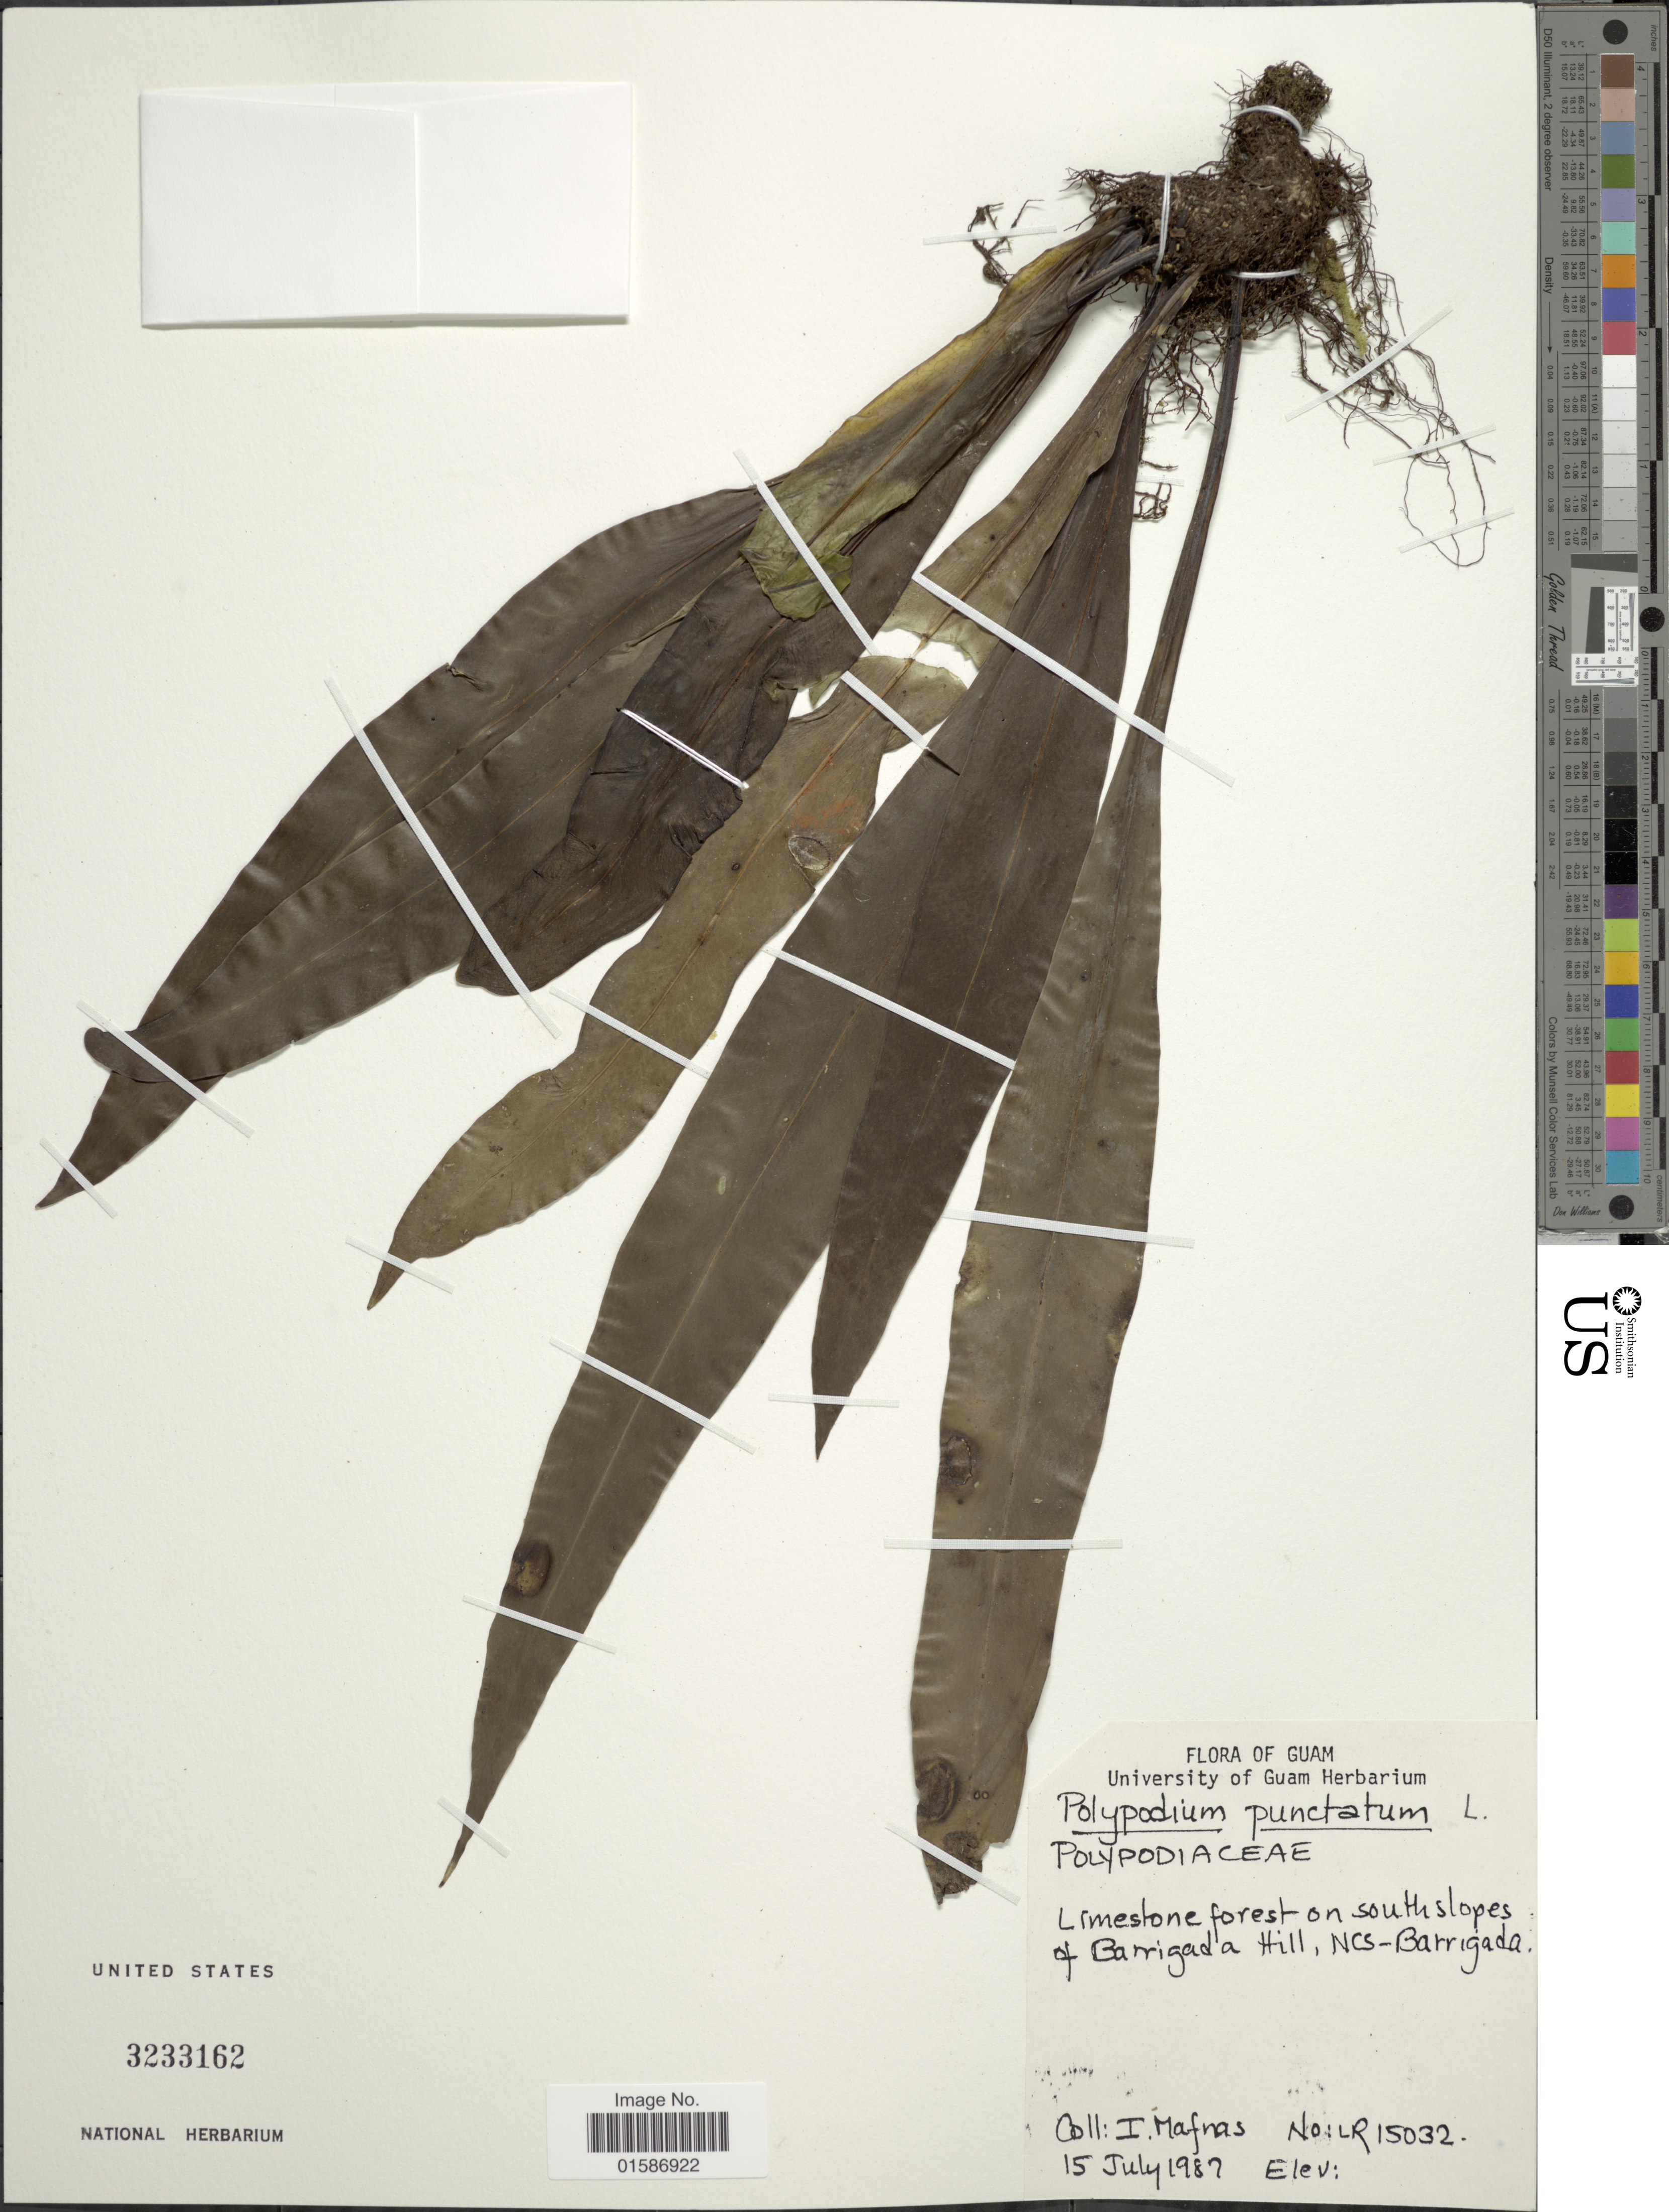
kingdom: Plantae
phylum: Tracheophyta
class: Polypodiopsida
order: Polypodiales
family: Polypodiaceae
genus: Microsorum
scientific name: Microsorum punctatum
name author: (L.) Copel.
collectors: I. Mafnas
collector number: LR 15032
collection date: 1987-07-15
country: Guam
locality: Limestone forest on south slopes of Barrigada Hill, NCS-Barrigada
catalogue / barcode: US 3233162